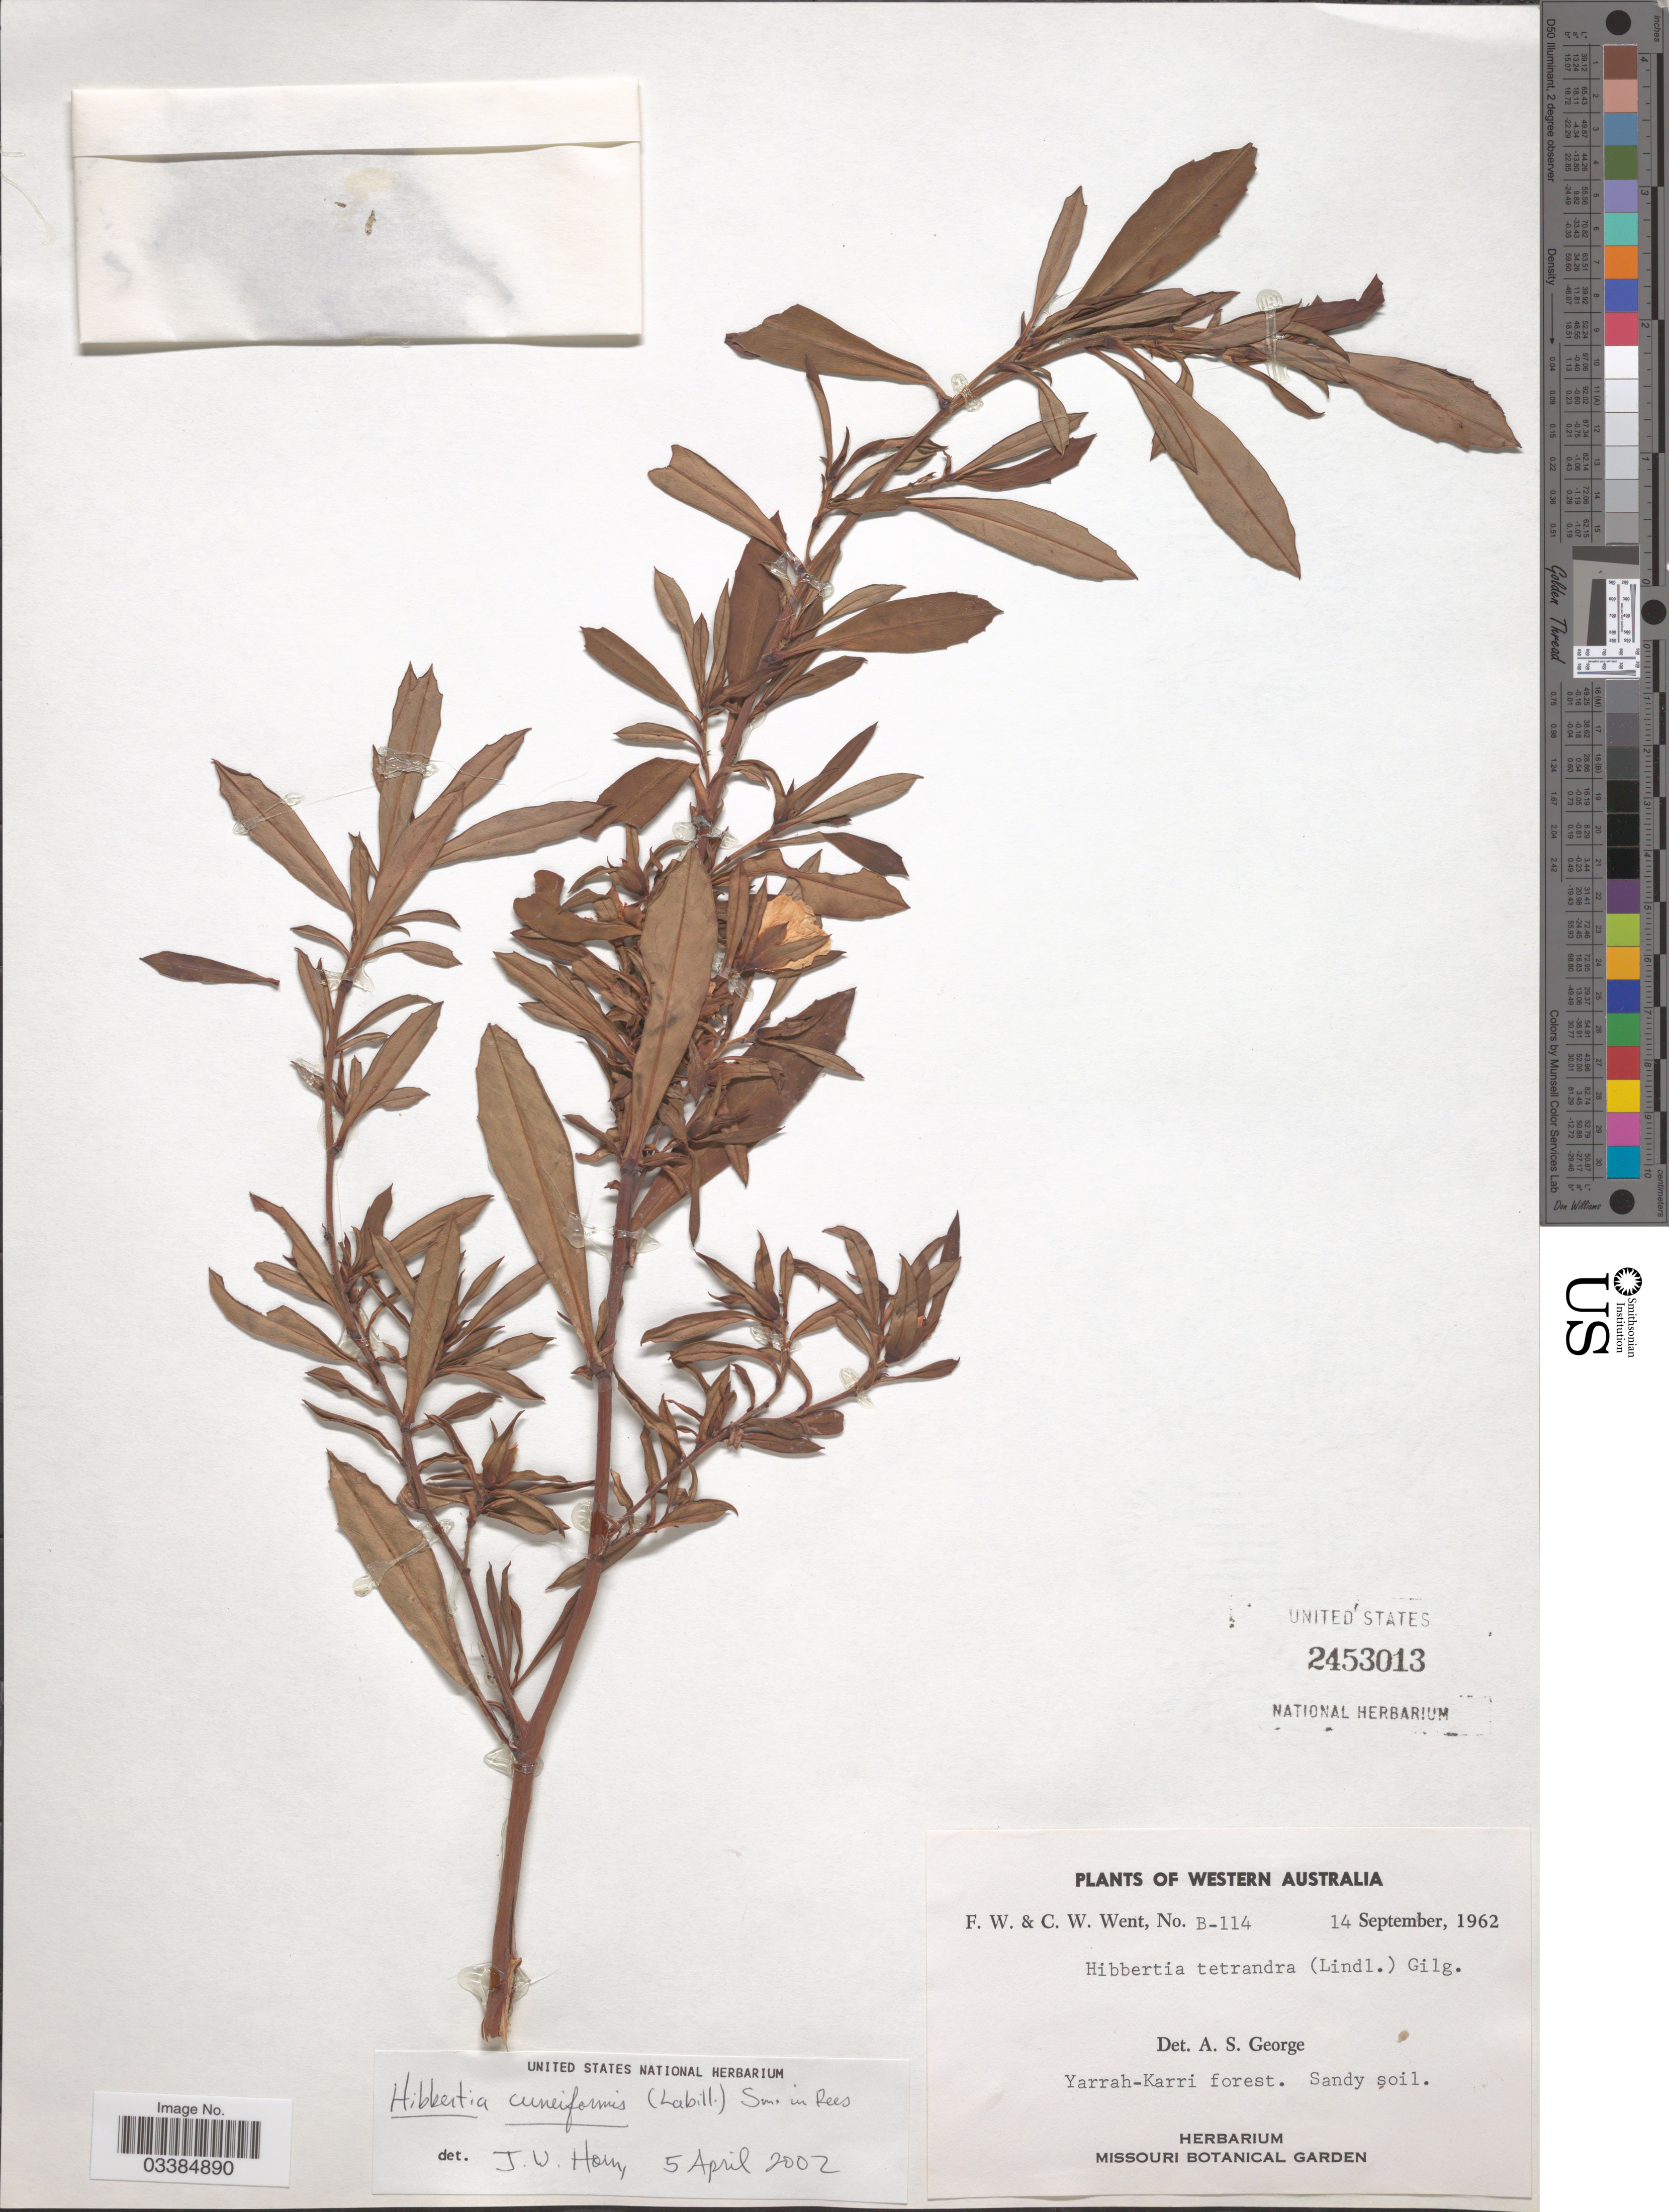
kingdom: Plantae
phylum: Tracheophyta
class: Magnoliopsida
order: Dilleniales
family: Dilleniaceae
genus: Hibbertia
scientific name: Hibbertia cuneiformis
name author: (Labill.) Sm.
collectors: F. W. Went & C. W. Went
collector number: B-114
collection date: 1962-09-14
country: Australia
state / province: Western Australia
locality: Yarrah-Karri forest.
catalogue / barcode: US 2453013